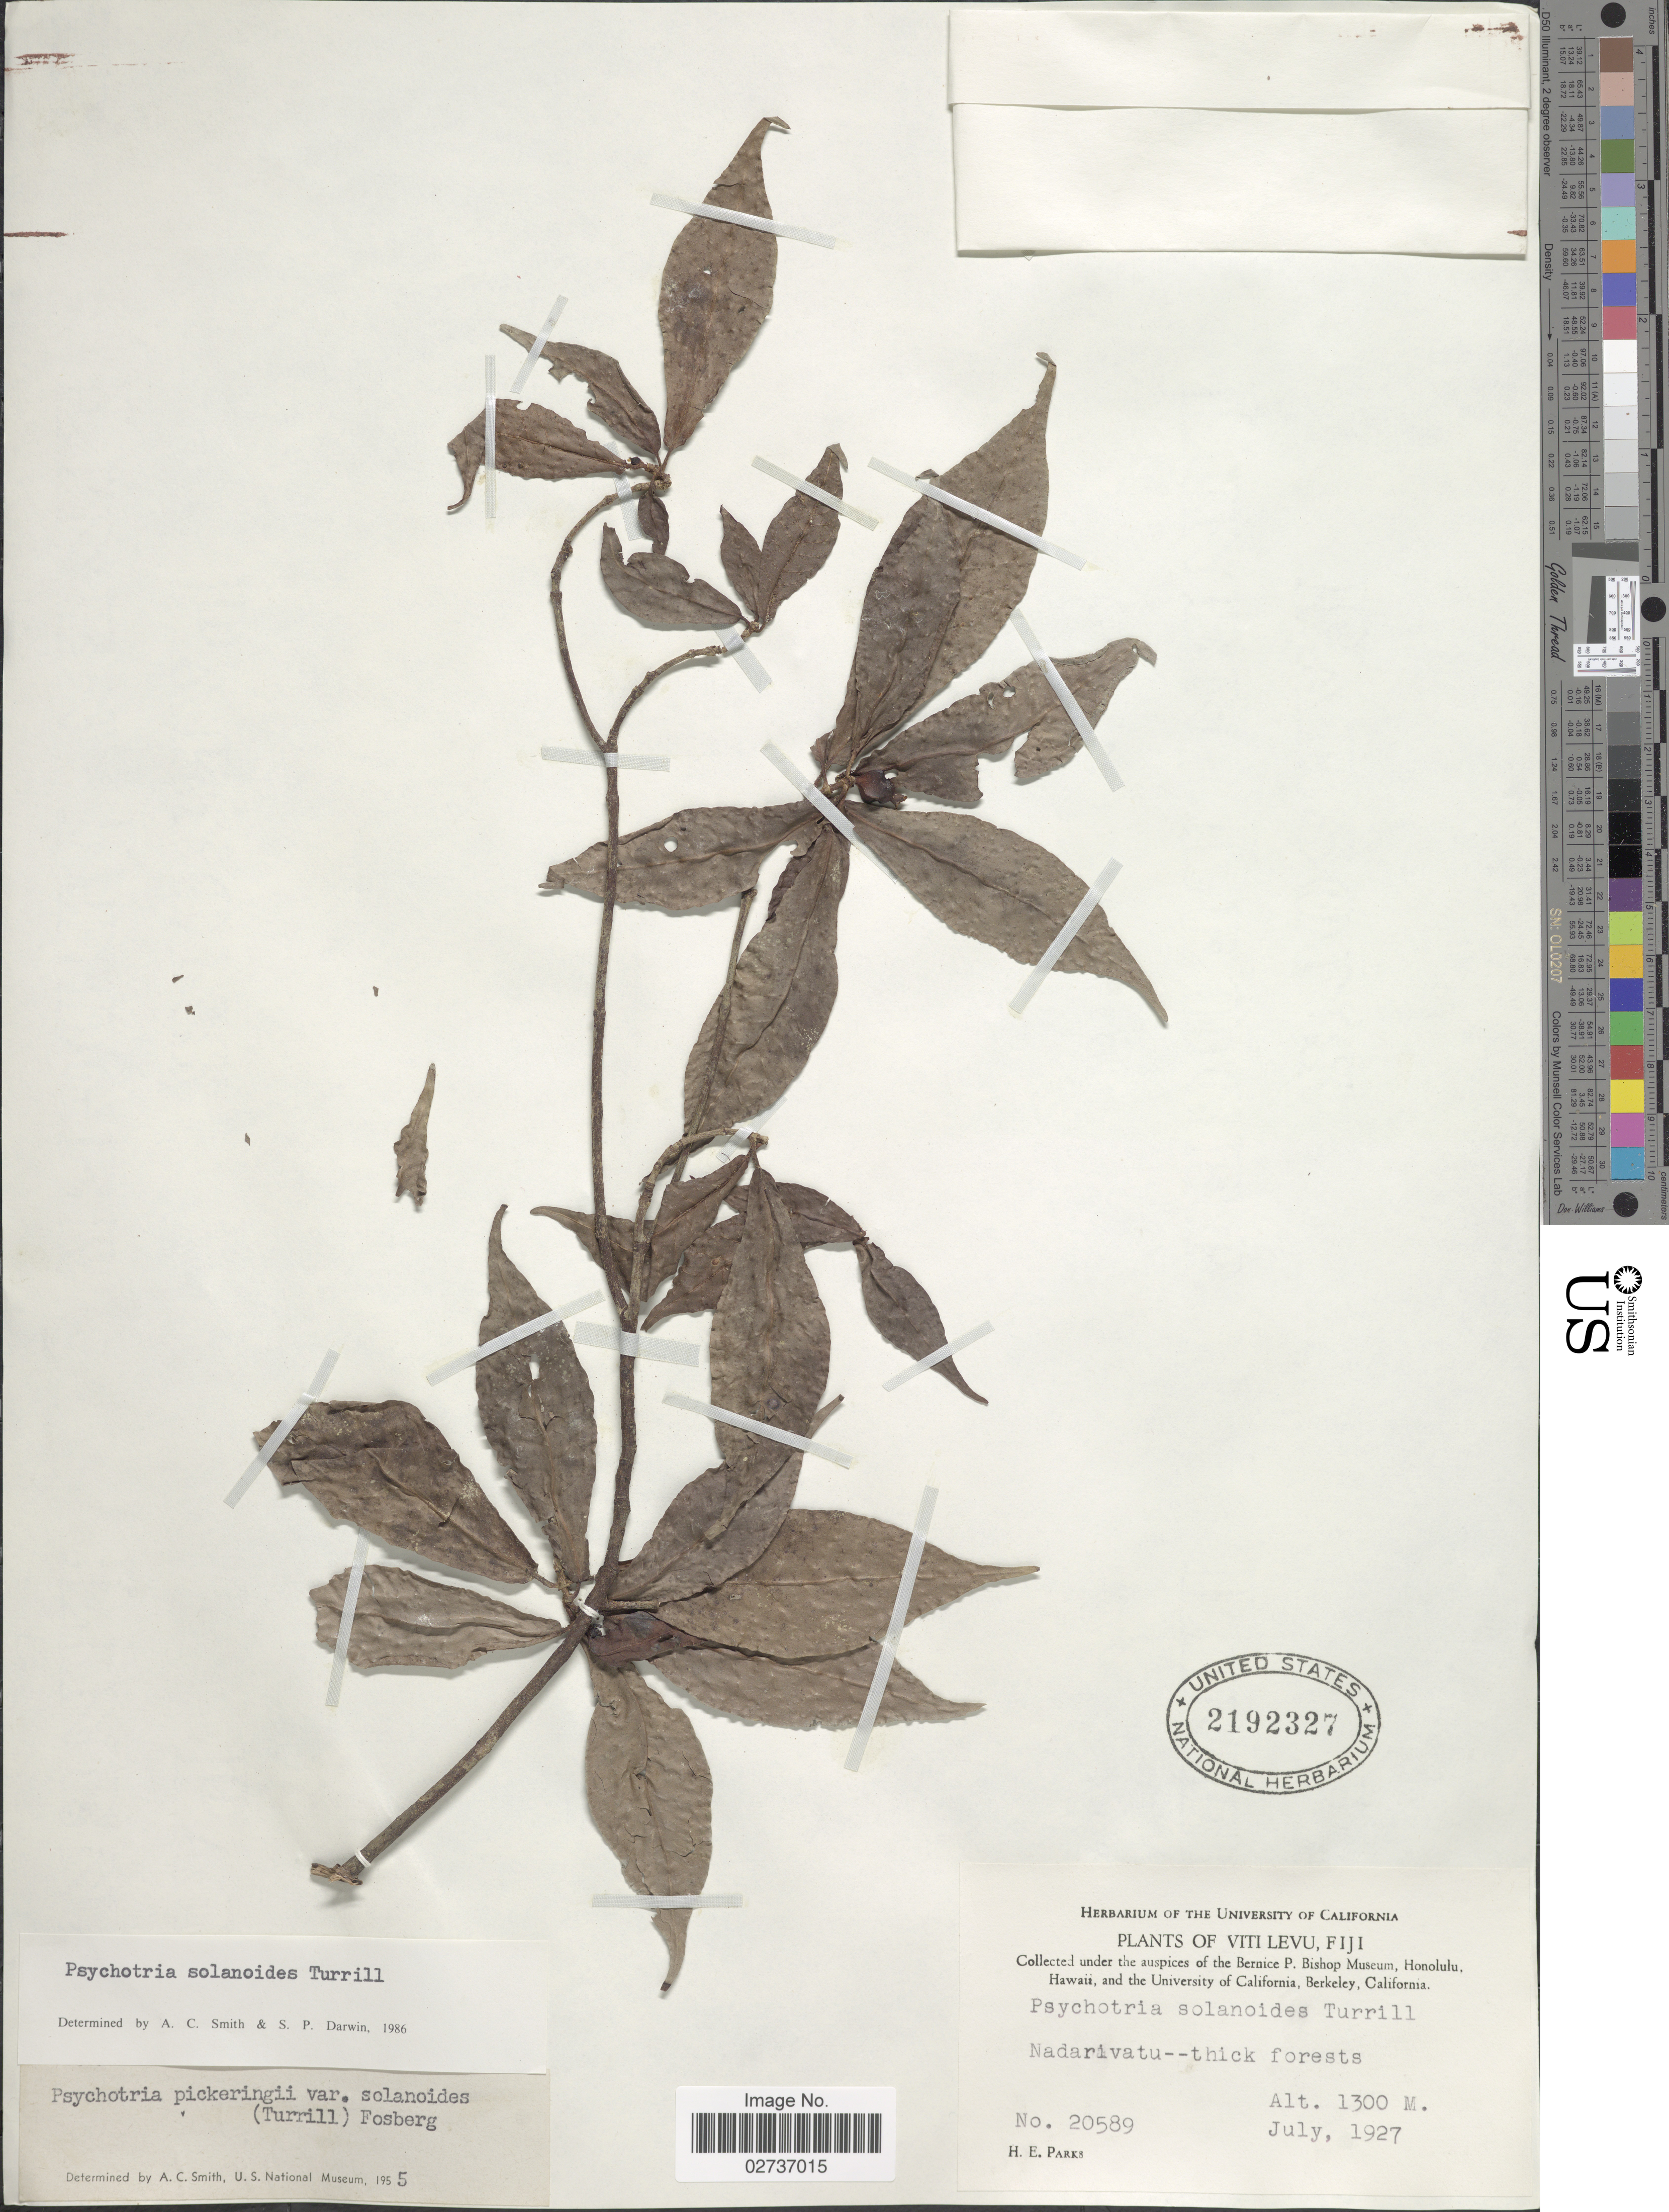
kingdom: Plantae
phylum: Tracheophyta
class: Magnoliopsida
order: Gentianales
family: Rubiaceae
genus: Psychotria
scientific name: Psychotria solanoides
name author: Turrill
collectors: H. E. Parks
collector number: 20589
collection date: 1927-07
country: Fiji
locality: Viti Levu. Nadarivatu--thick forests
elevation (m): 1300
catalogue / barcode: US 2192327